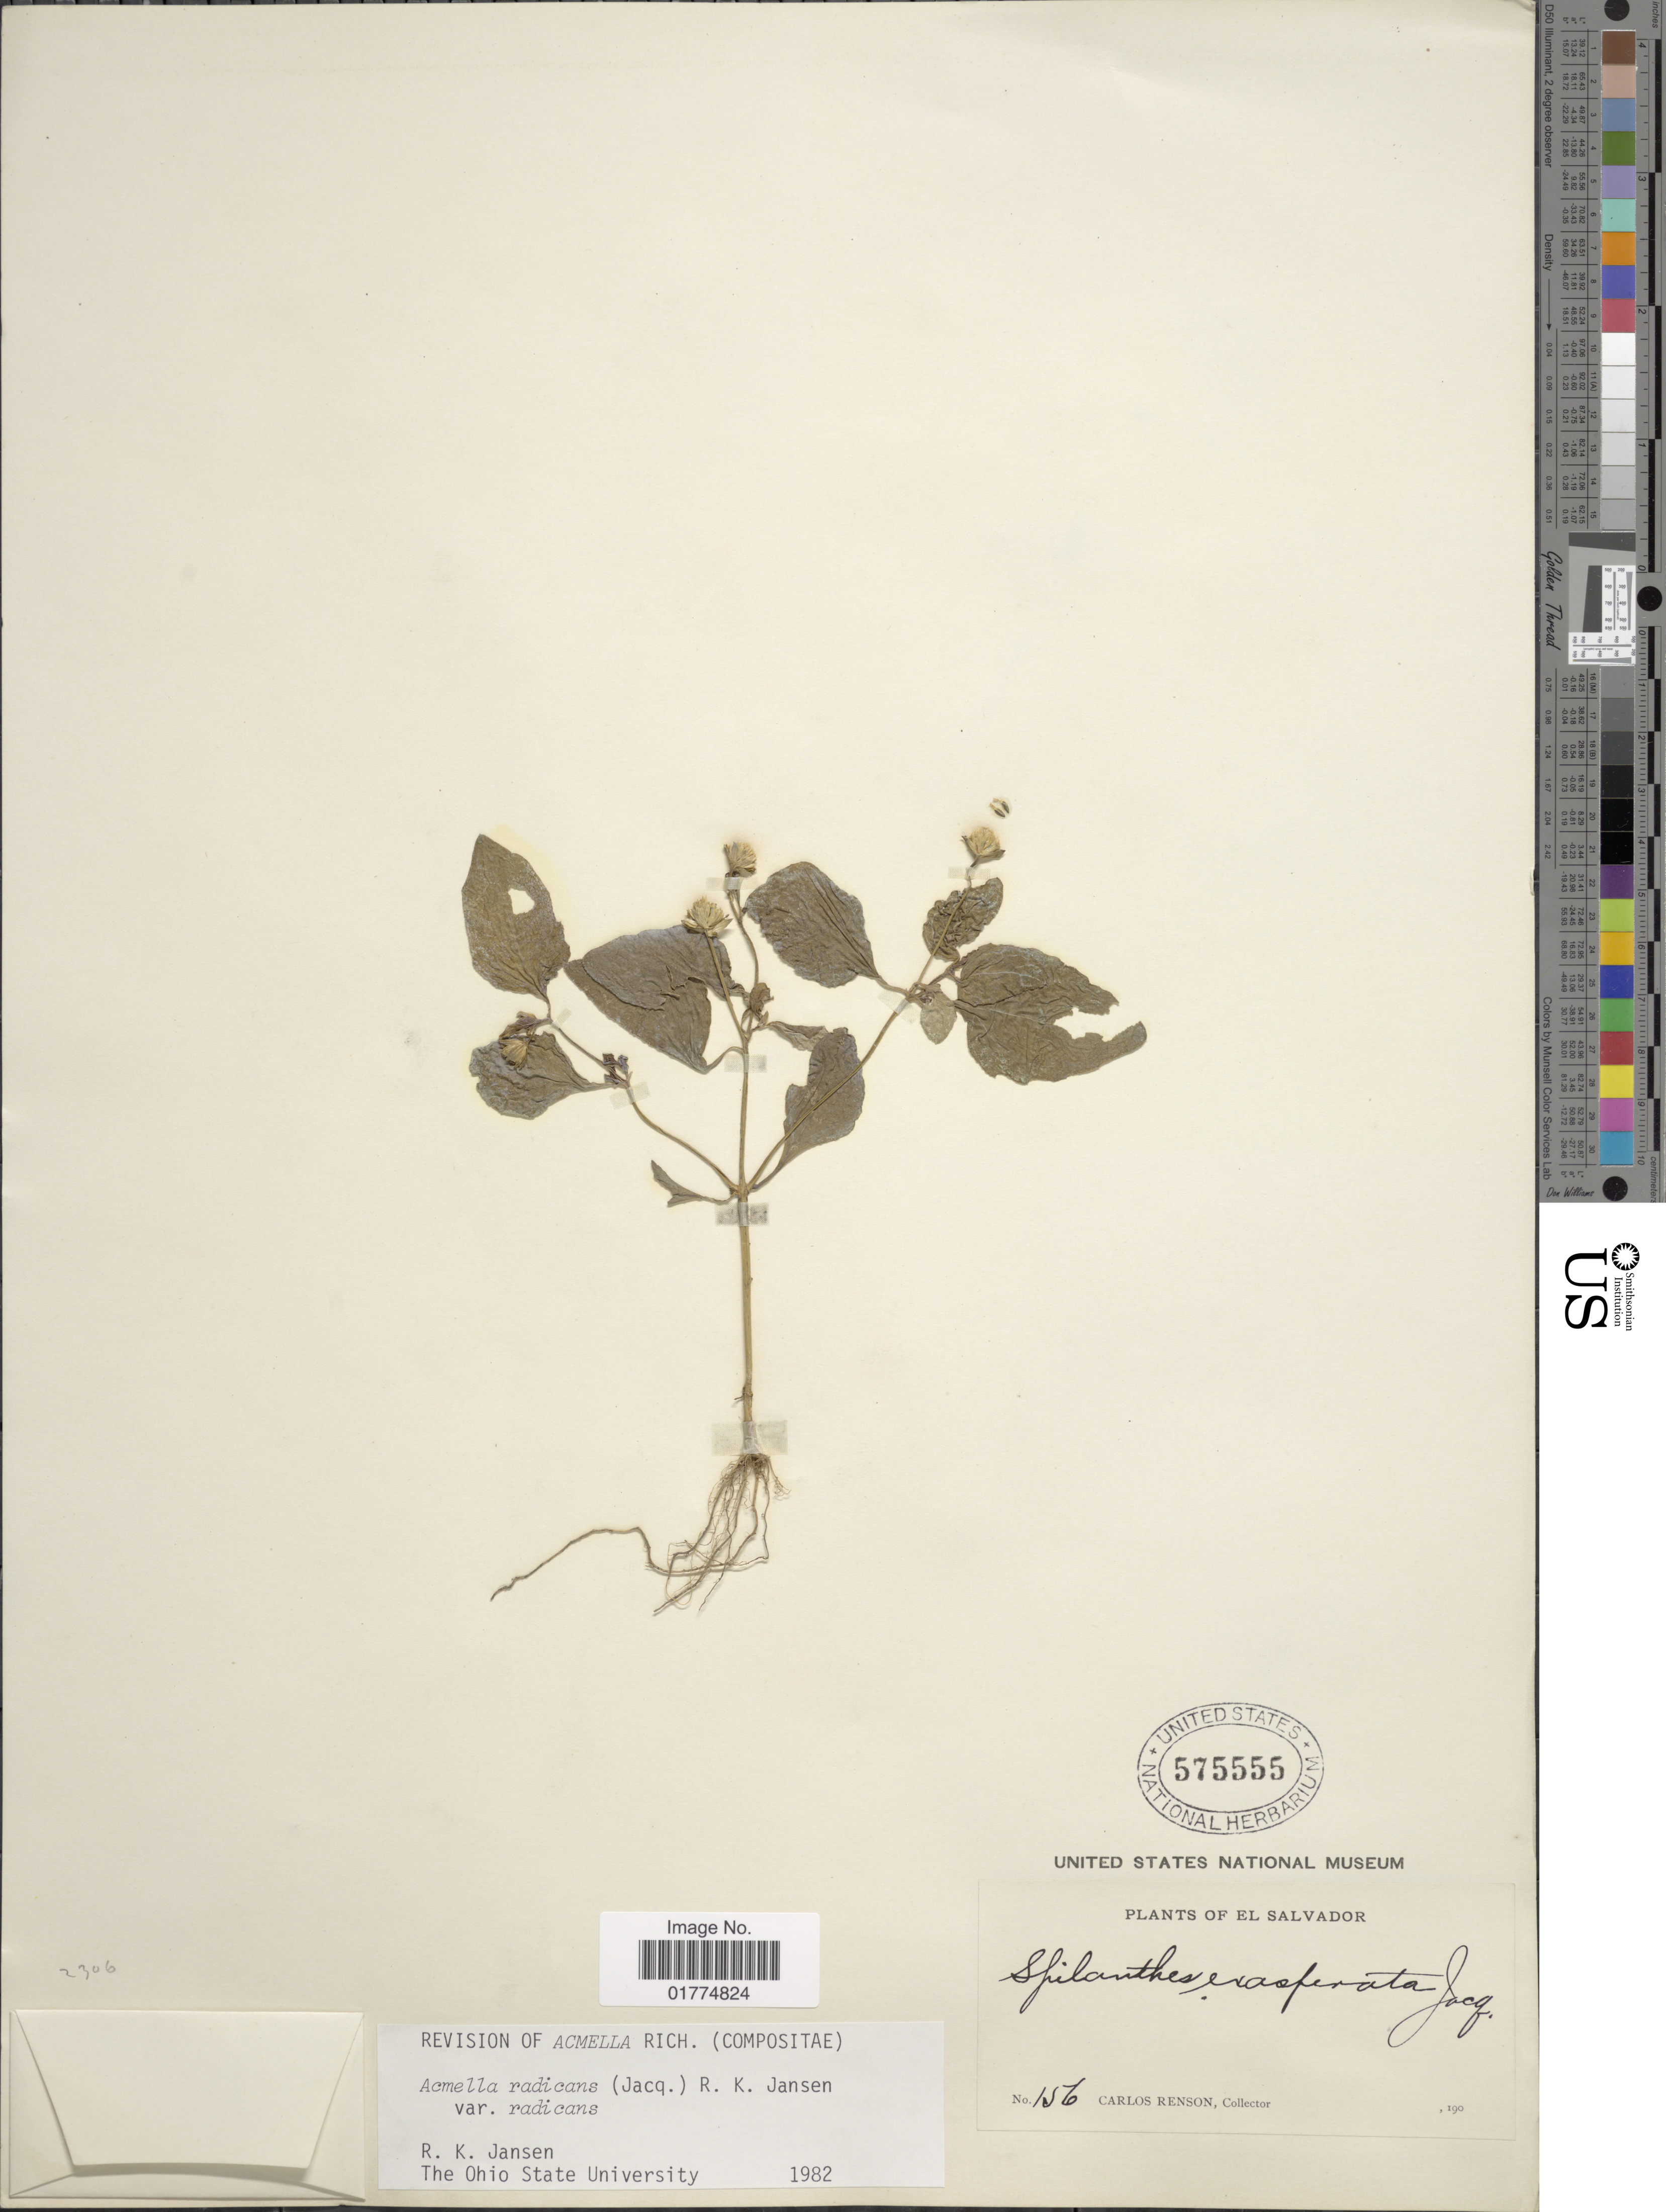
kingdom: Plantae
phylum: Tracheophyta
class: Magnoliopsida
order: Asterales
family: Asteraceae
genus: Acmella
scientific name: Acmella radicans var. radicans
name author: (Jacq.) R.K. Jansen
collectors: C. Renson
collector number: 156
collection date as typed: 190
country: El Salvador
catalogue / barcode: US 575555